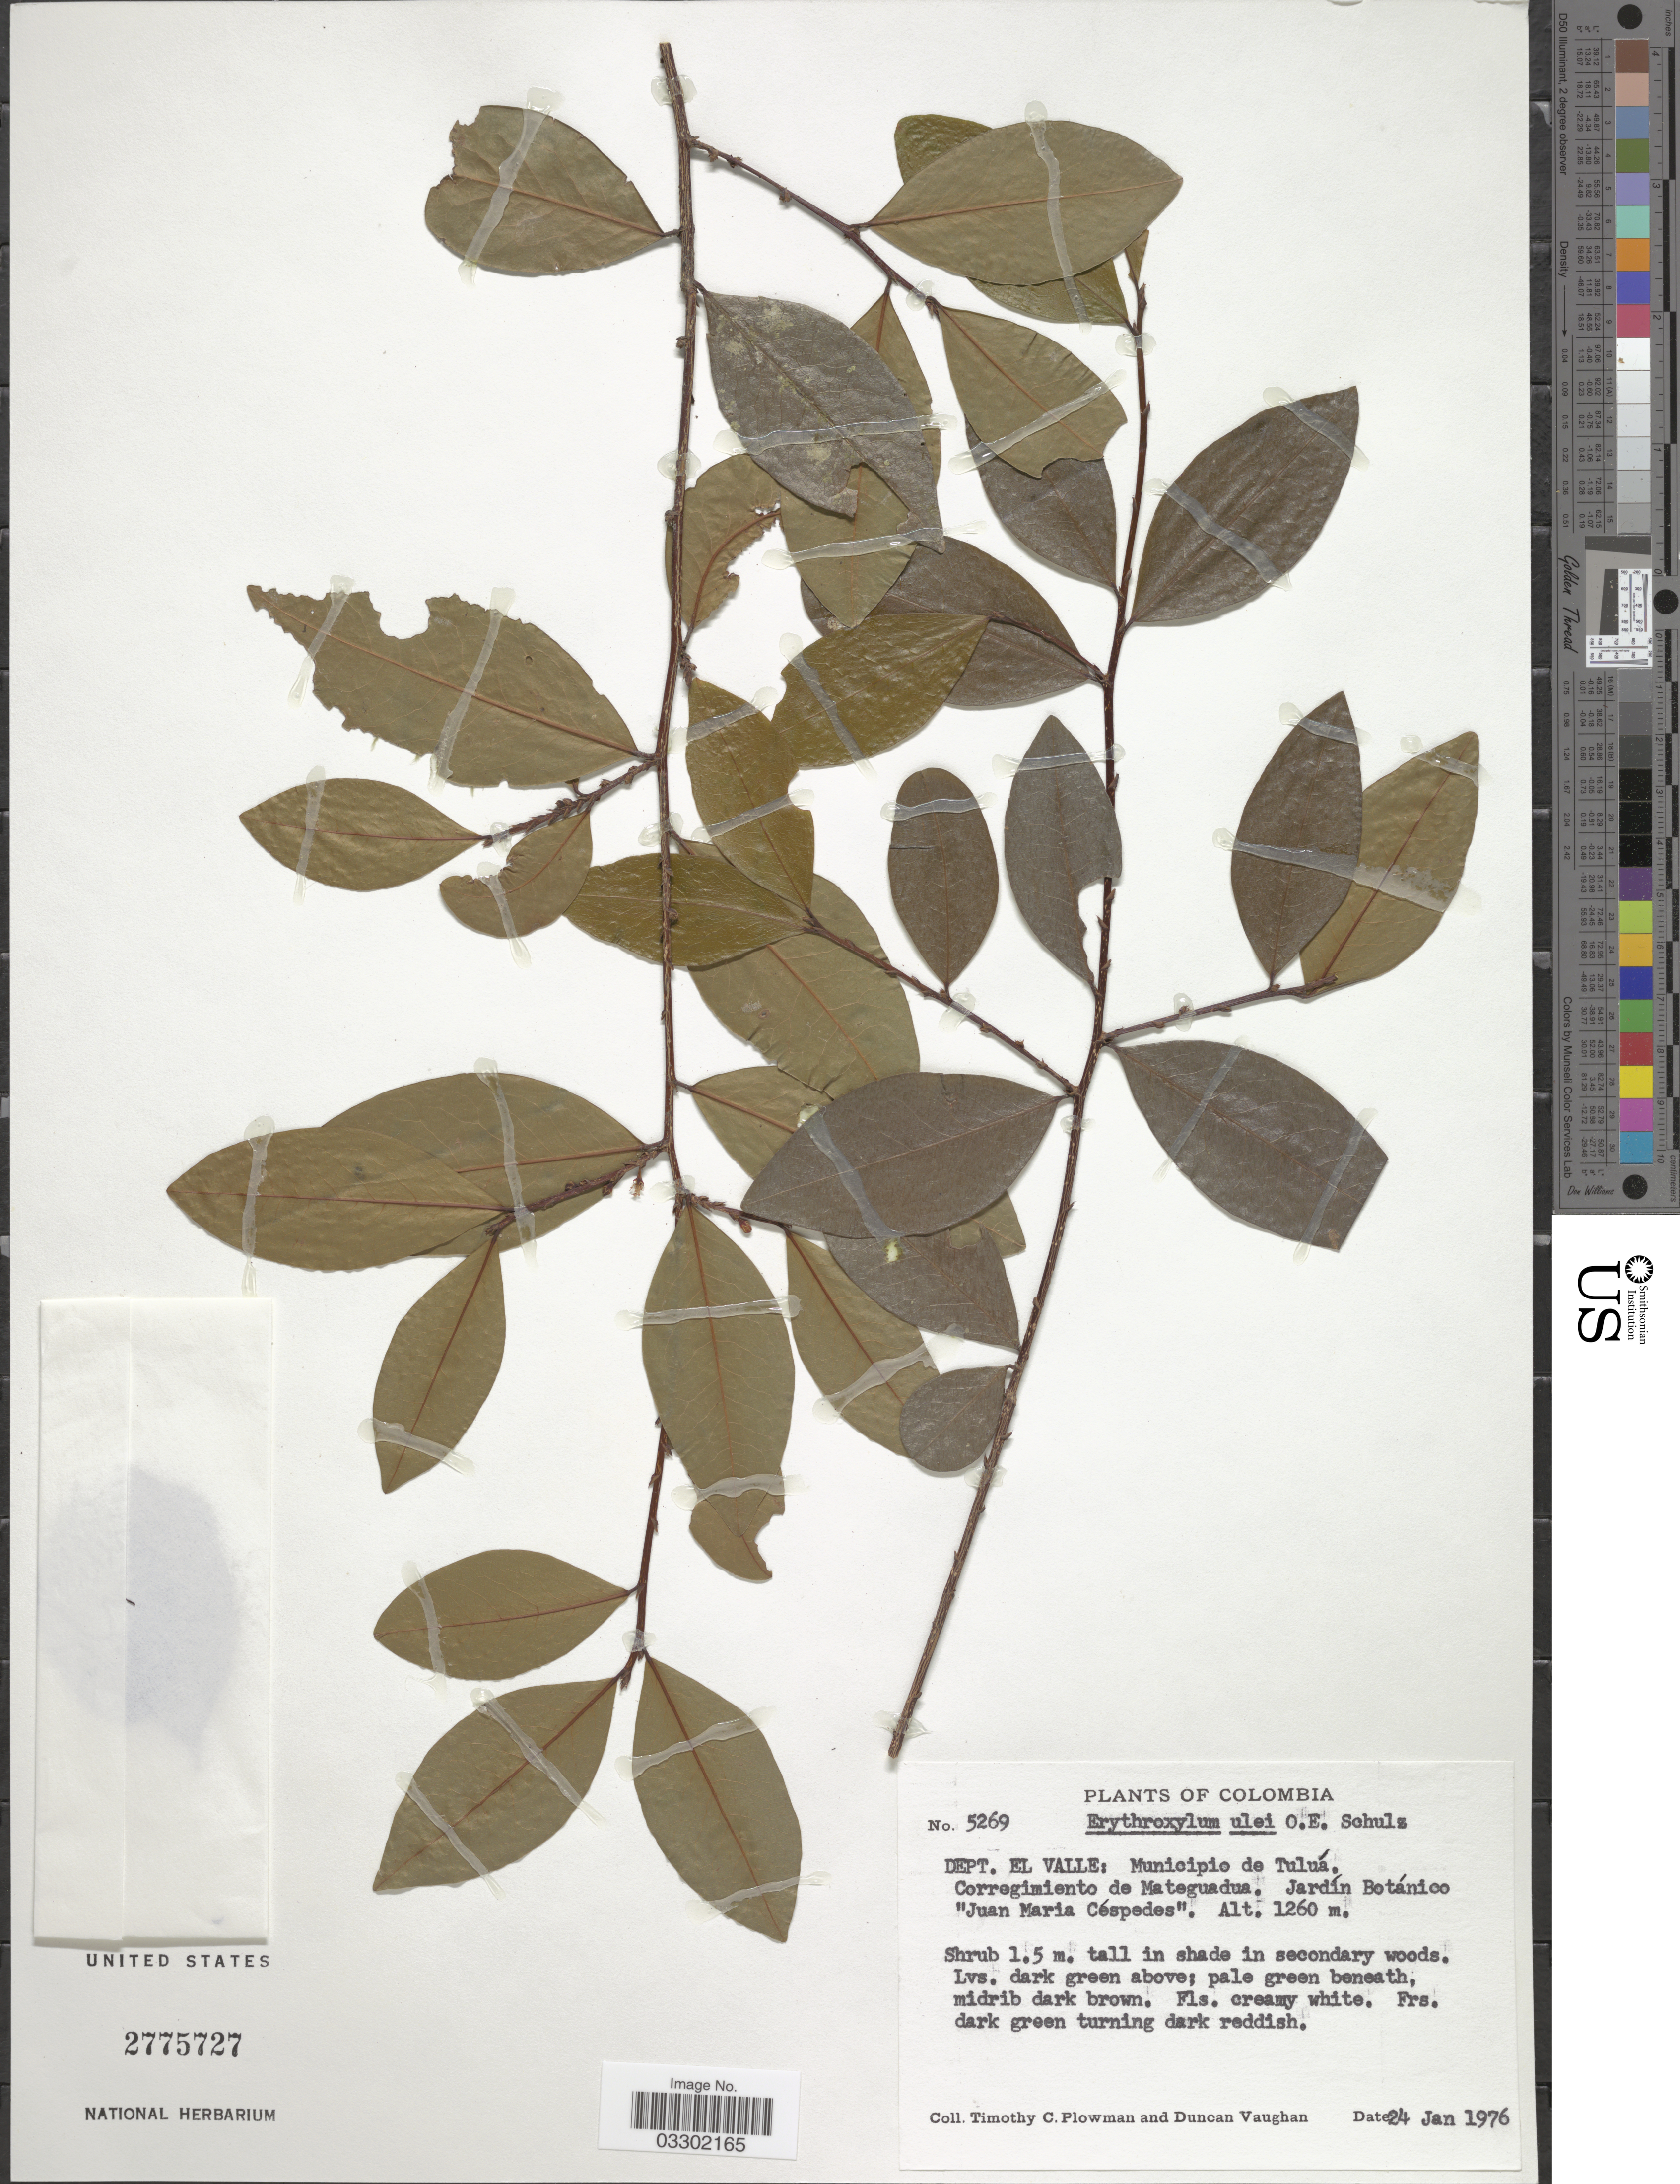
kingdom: Plantae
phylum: Tracheophyta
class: Magnoliopsida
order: Malpighiales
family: Erythroxylaceae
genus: Erythroxylum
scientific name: Erythroxylum ulei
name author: O.E. Schulz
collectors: T. Plowman & D. Vaughan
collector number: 5269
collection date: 1976-01-24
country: Colombia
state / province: Valle del Cauca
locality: Dept. El Valle: Municipio de Tulúa. Corregimiento de Mateguadua. Jardín Botánico "Juan Maria Céspedes".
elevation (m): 1260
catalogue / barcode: US 2775727